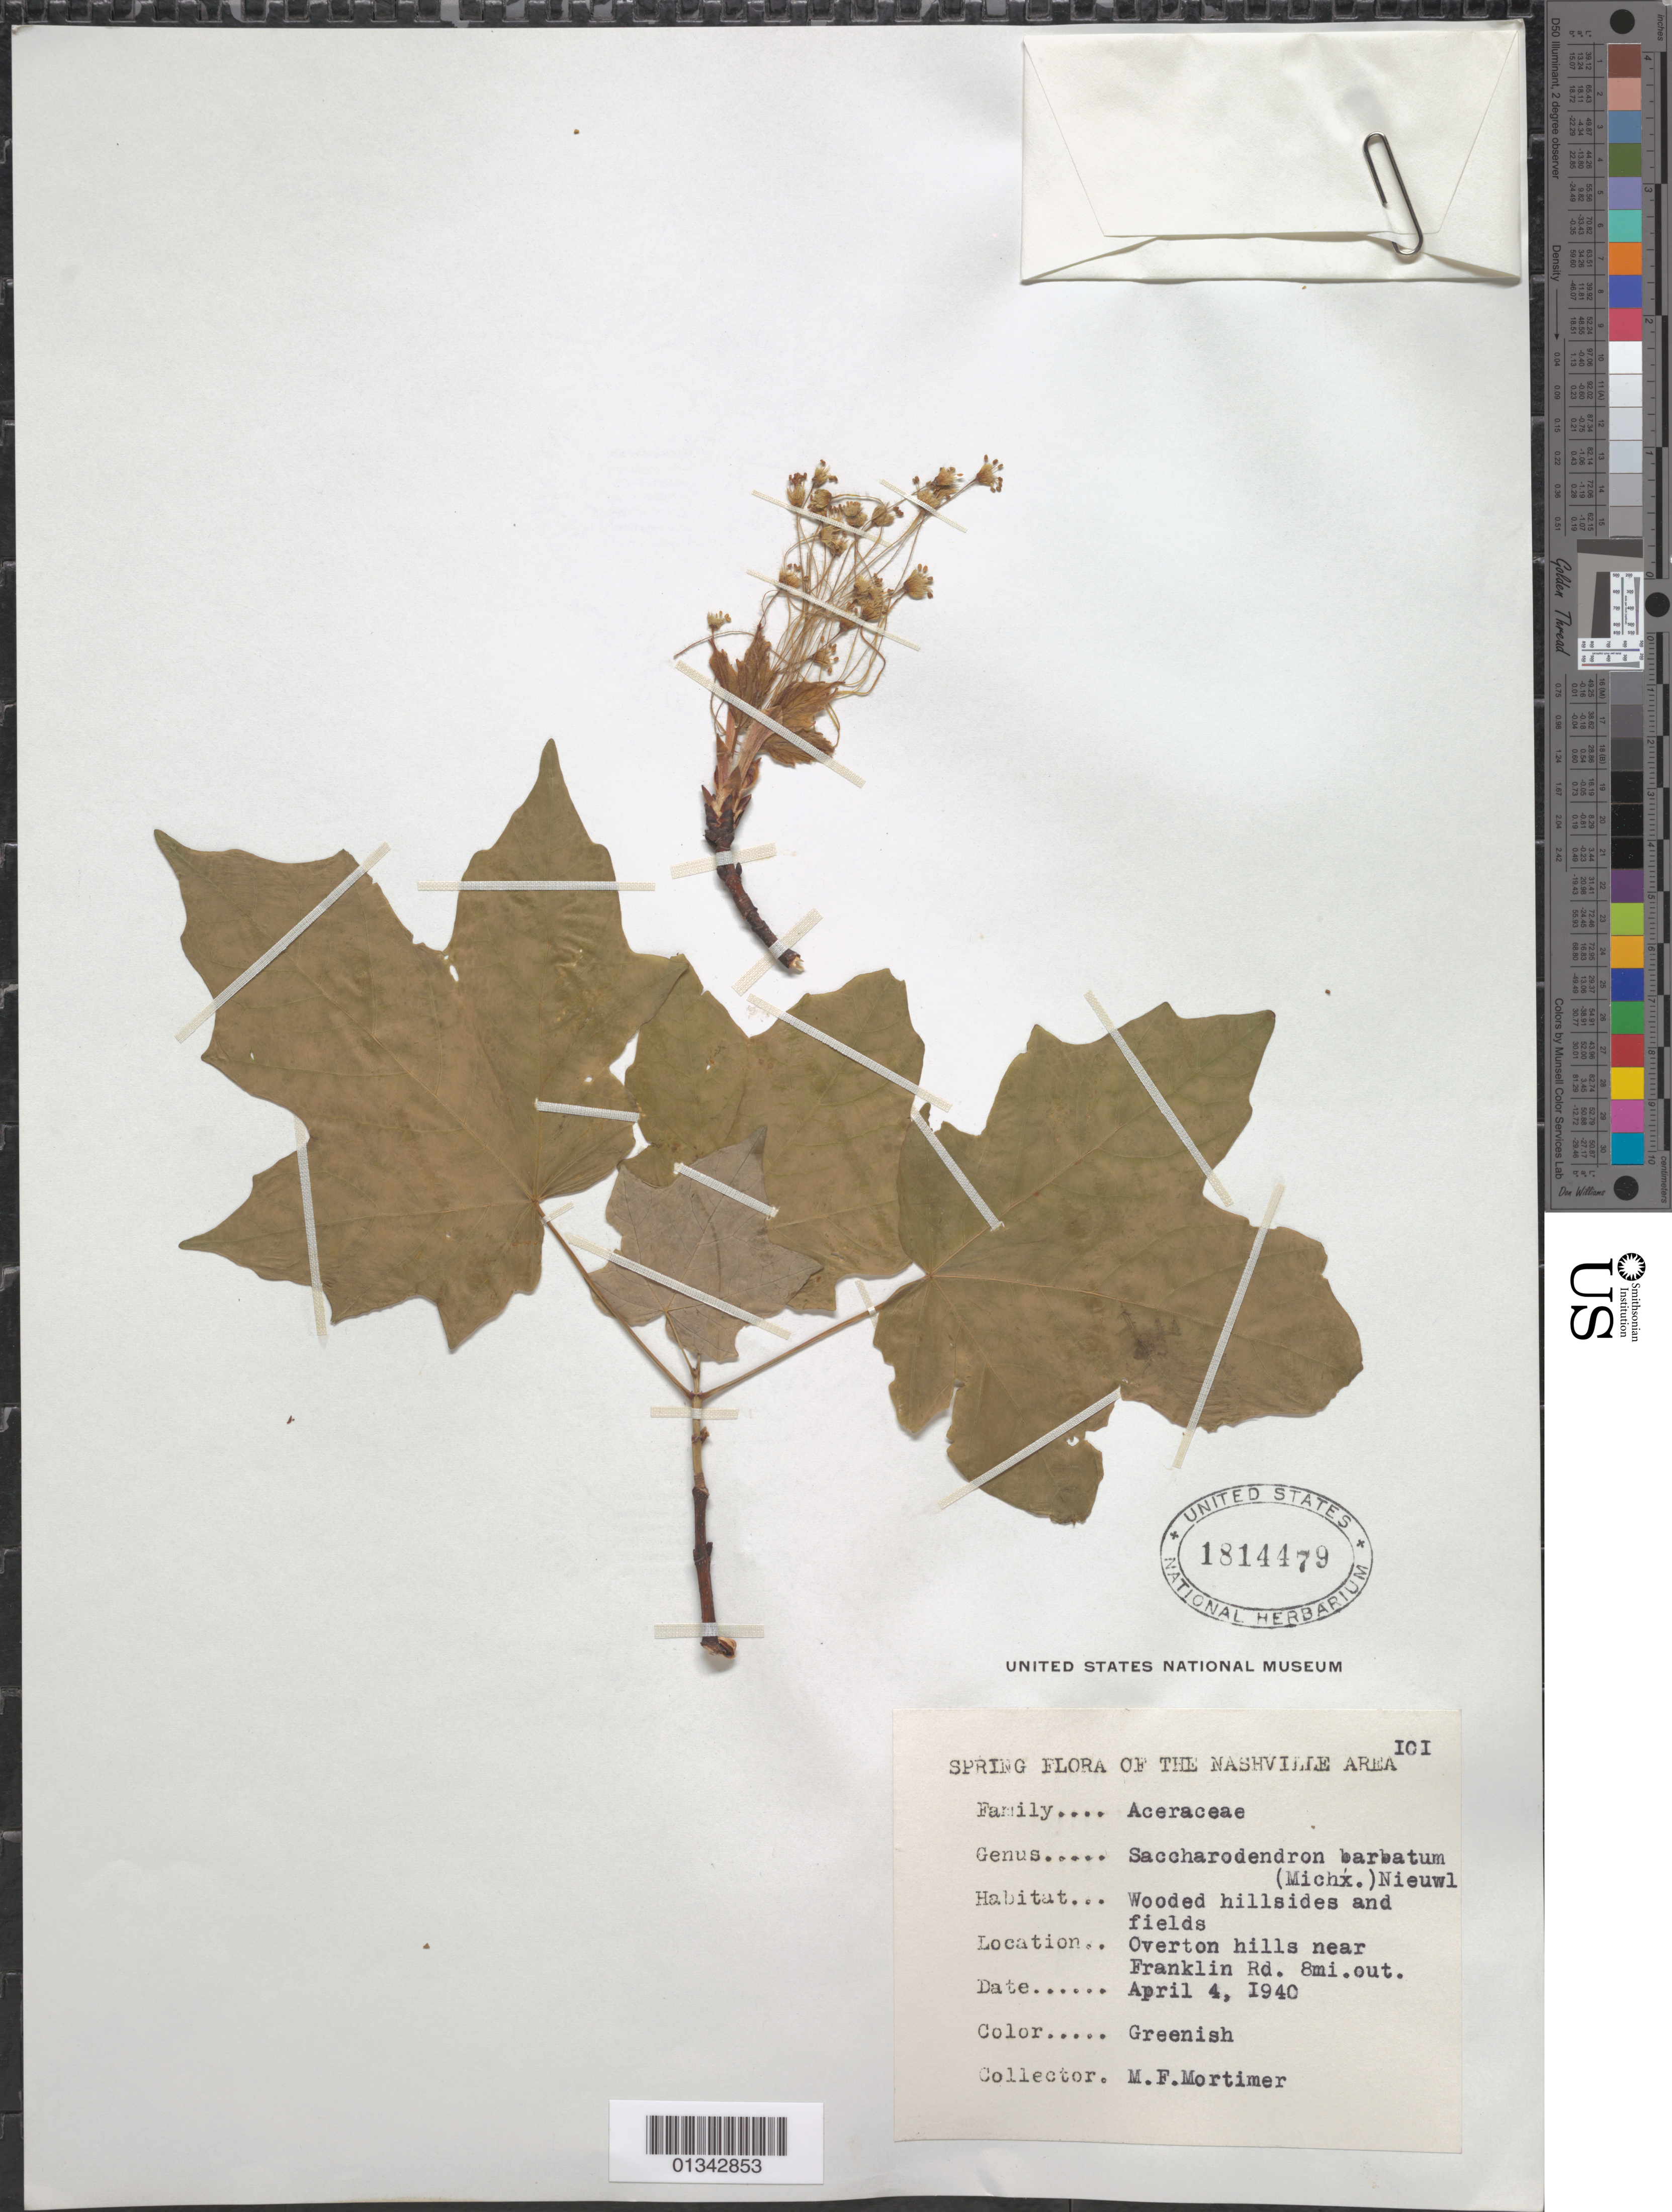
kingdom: Plantae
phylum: Tracheophyta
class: Magnoliopsida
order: Sapindales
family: Sapindaceae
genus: Acer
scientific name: Acer saccharum subsp. floridanum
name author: (Chapm.) Desmarais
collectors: M. Mortimer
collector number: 101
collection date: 1940-04-04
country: United States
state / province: Tennessee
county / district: Overton County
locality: Overton hills near Franklin Rd., 8 mil out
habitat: Wooded hillsides and fields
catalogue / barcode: US 1814479